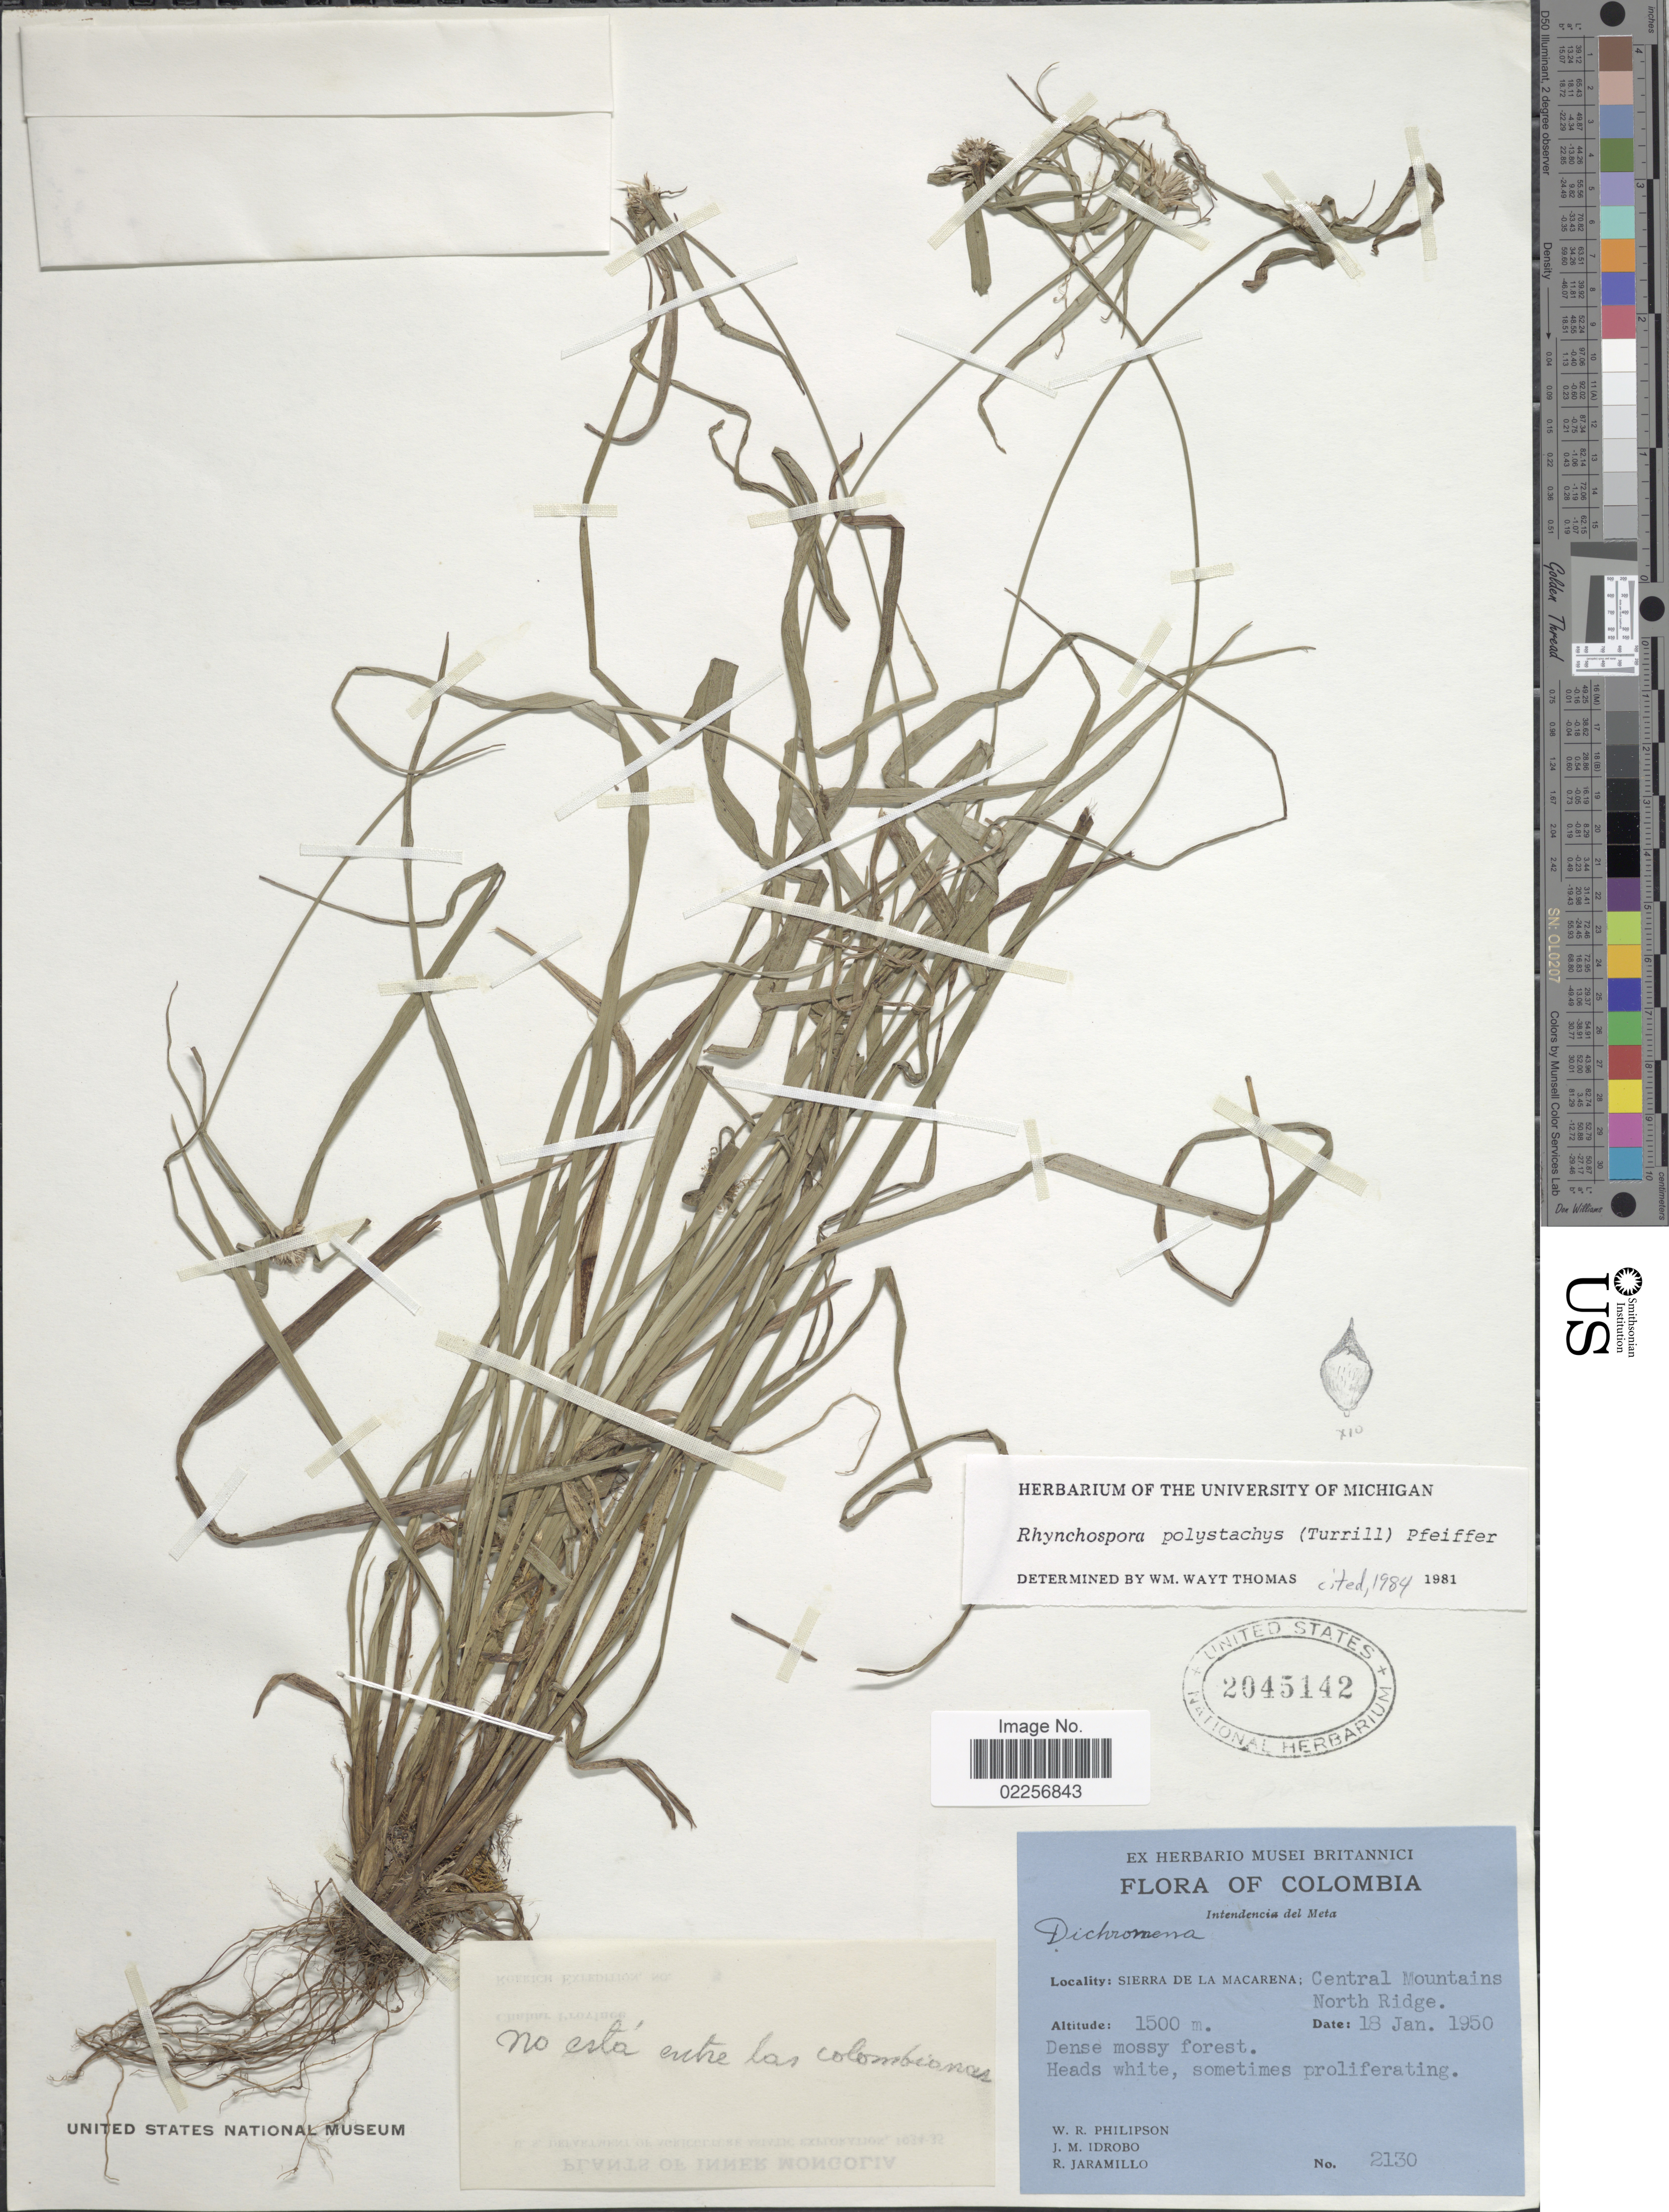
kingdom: Plantae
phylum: Tracheophyta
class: Liliopsida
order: Poales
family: Cyperaceae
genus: Rhynchospora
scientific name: Rhynchospora polystachys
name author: (Turrill) H. Pfeiff.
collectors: W. R. Philipson, J. M. Idrobo & R. Jaramillo M.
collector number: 2130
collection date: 1950-01-18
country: Colombia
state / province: Meta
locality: Intendencia del Meta. Sierra de La Macarena; Central Mountains North Ridge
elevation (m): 1500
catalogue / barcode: US 2045142